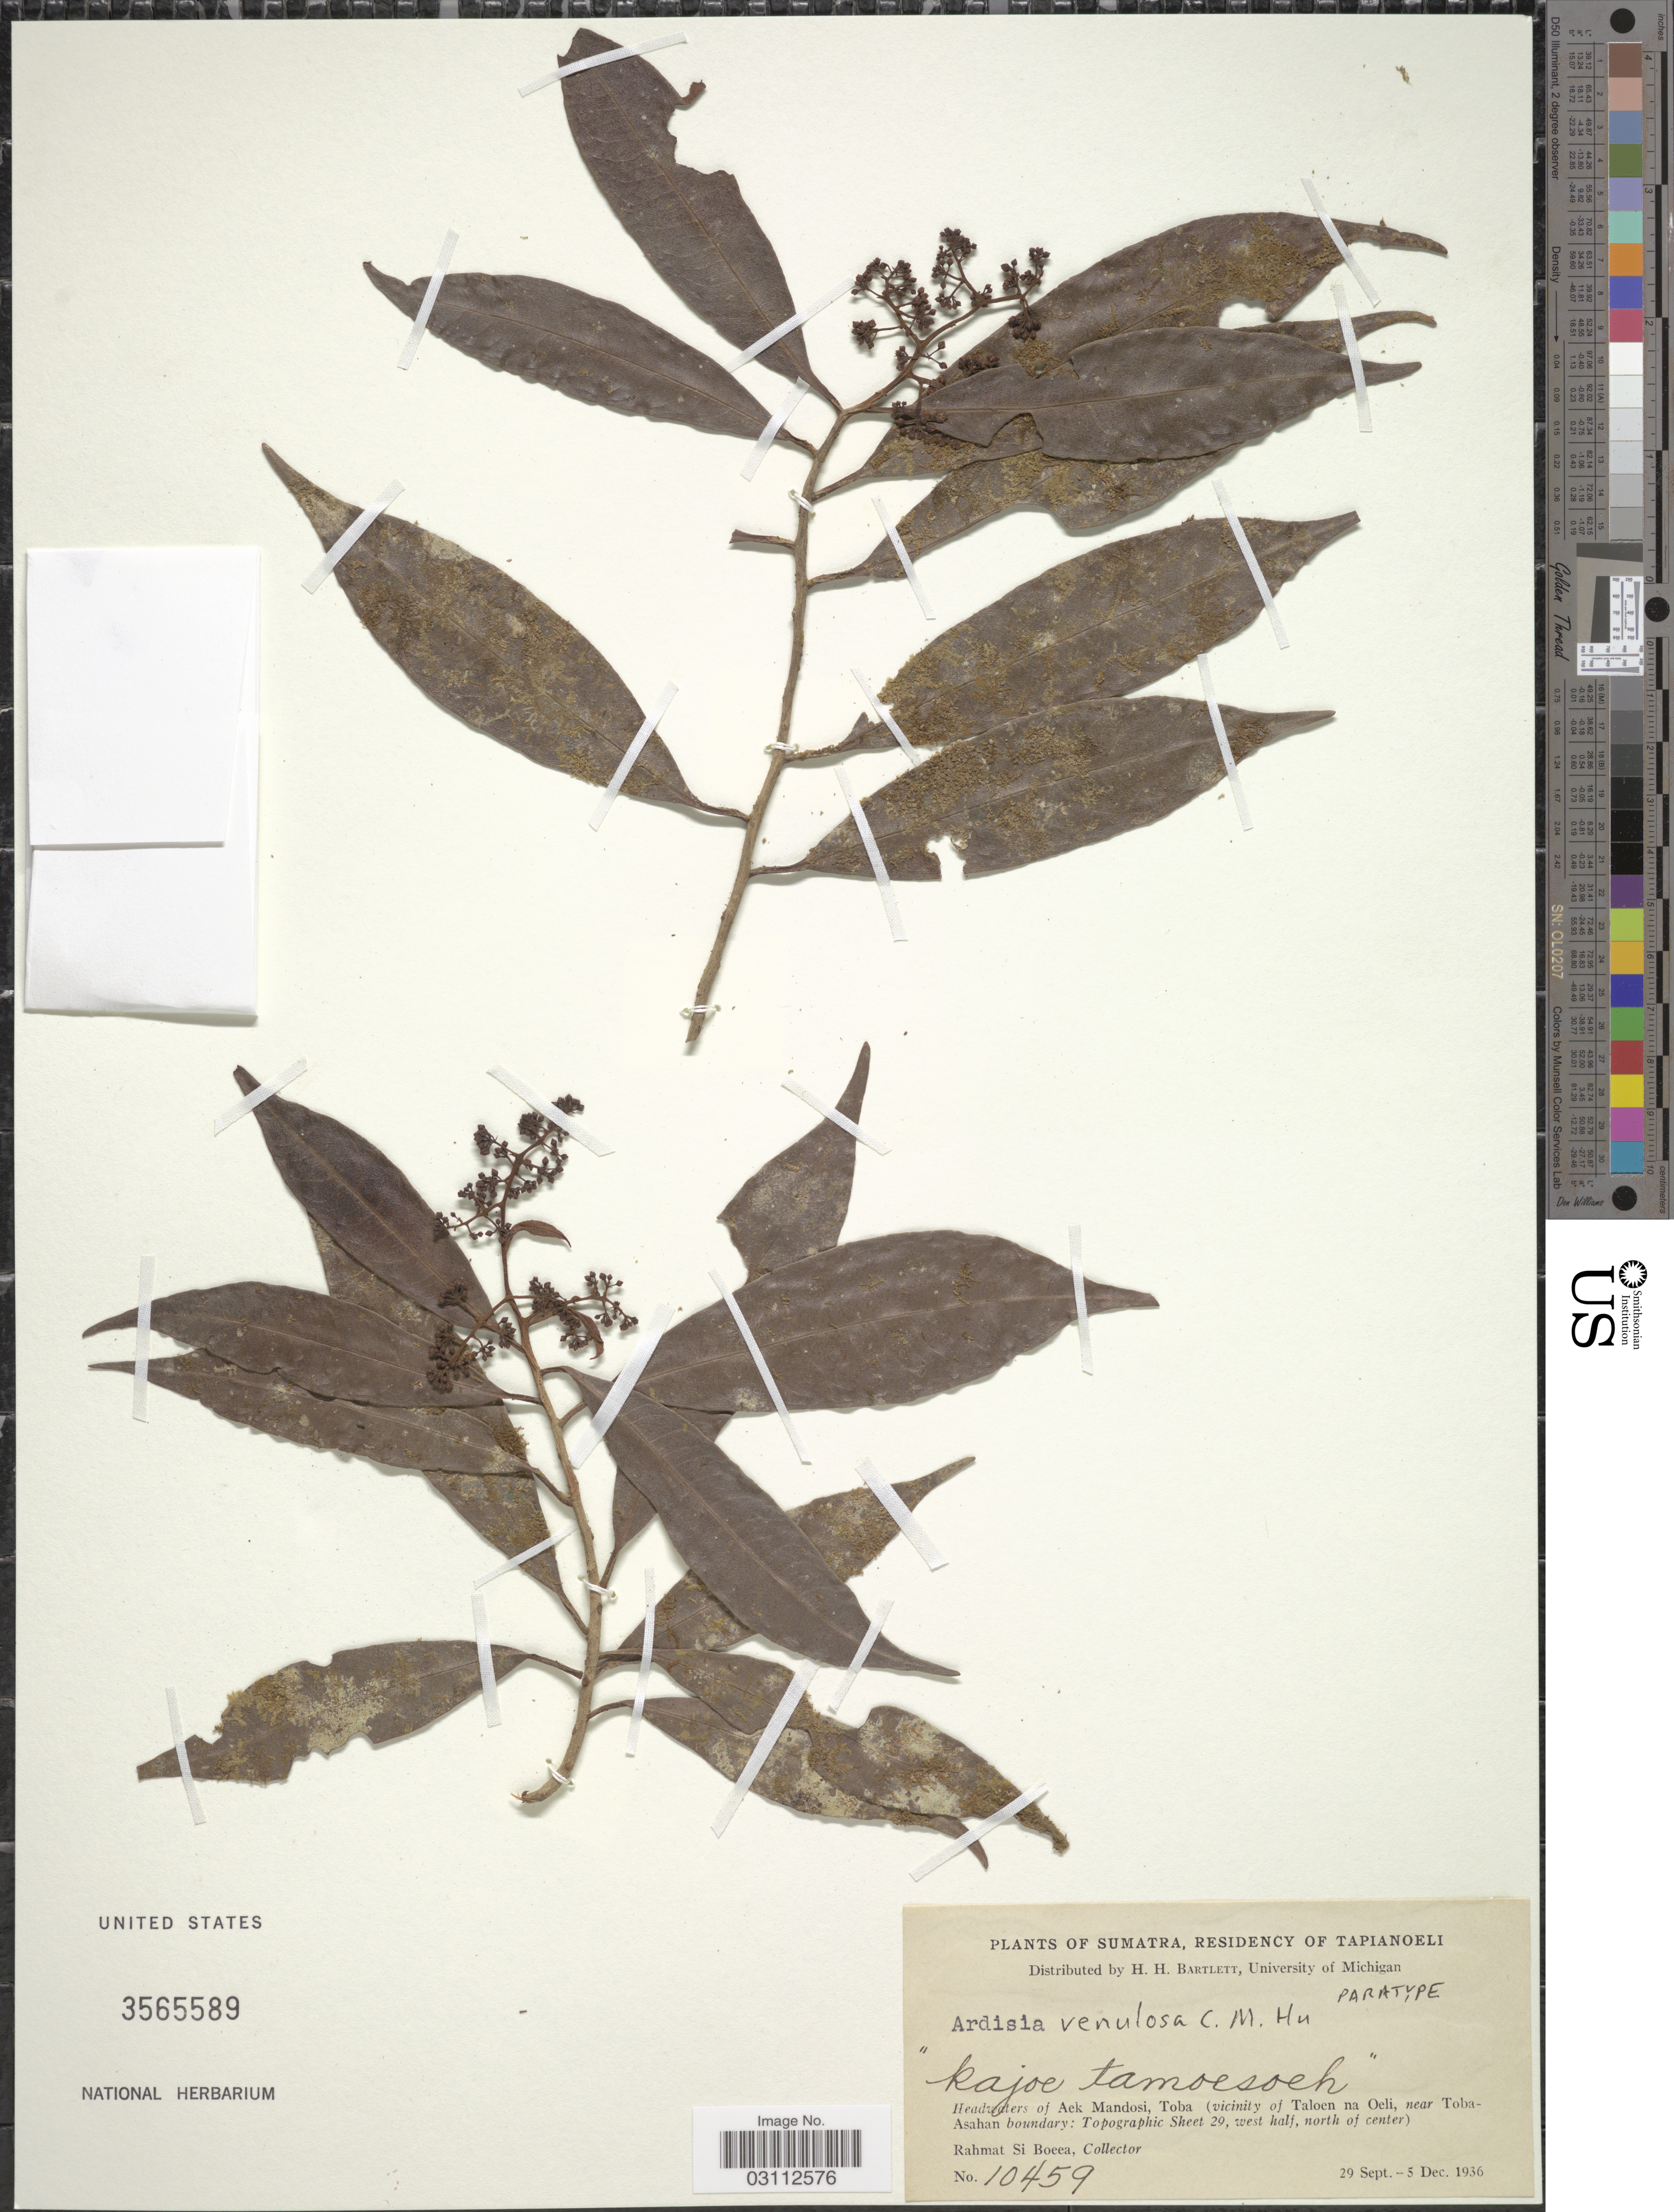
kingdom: Plantae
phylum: Tracheophyta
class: Magnoliopsida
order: Ericales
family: Primulaceae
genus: Ardisia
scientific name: Ardisia venulosa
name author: C.M. Hu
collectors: Rahmat Si Boeea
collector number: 10459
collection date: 1936-09-29/1936-12-05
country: Indonesia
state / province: Sumatra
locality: Residency of Tapianoeli. Headwaters of Aek Mandosi, Toba (vicinity of Taloen na Oeli, near Toba-Asahan boundary: Topographic Sheet 29, west halj, north of center).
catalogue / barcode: US 3565589